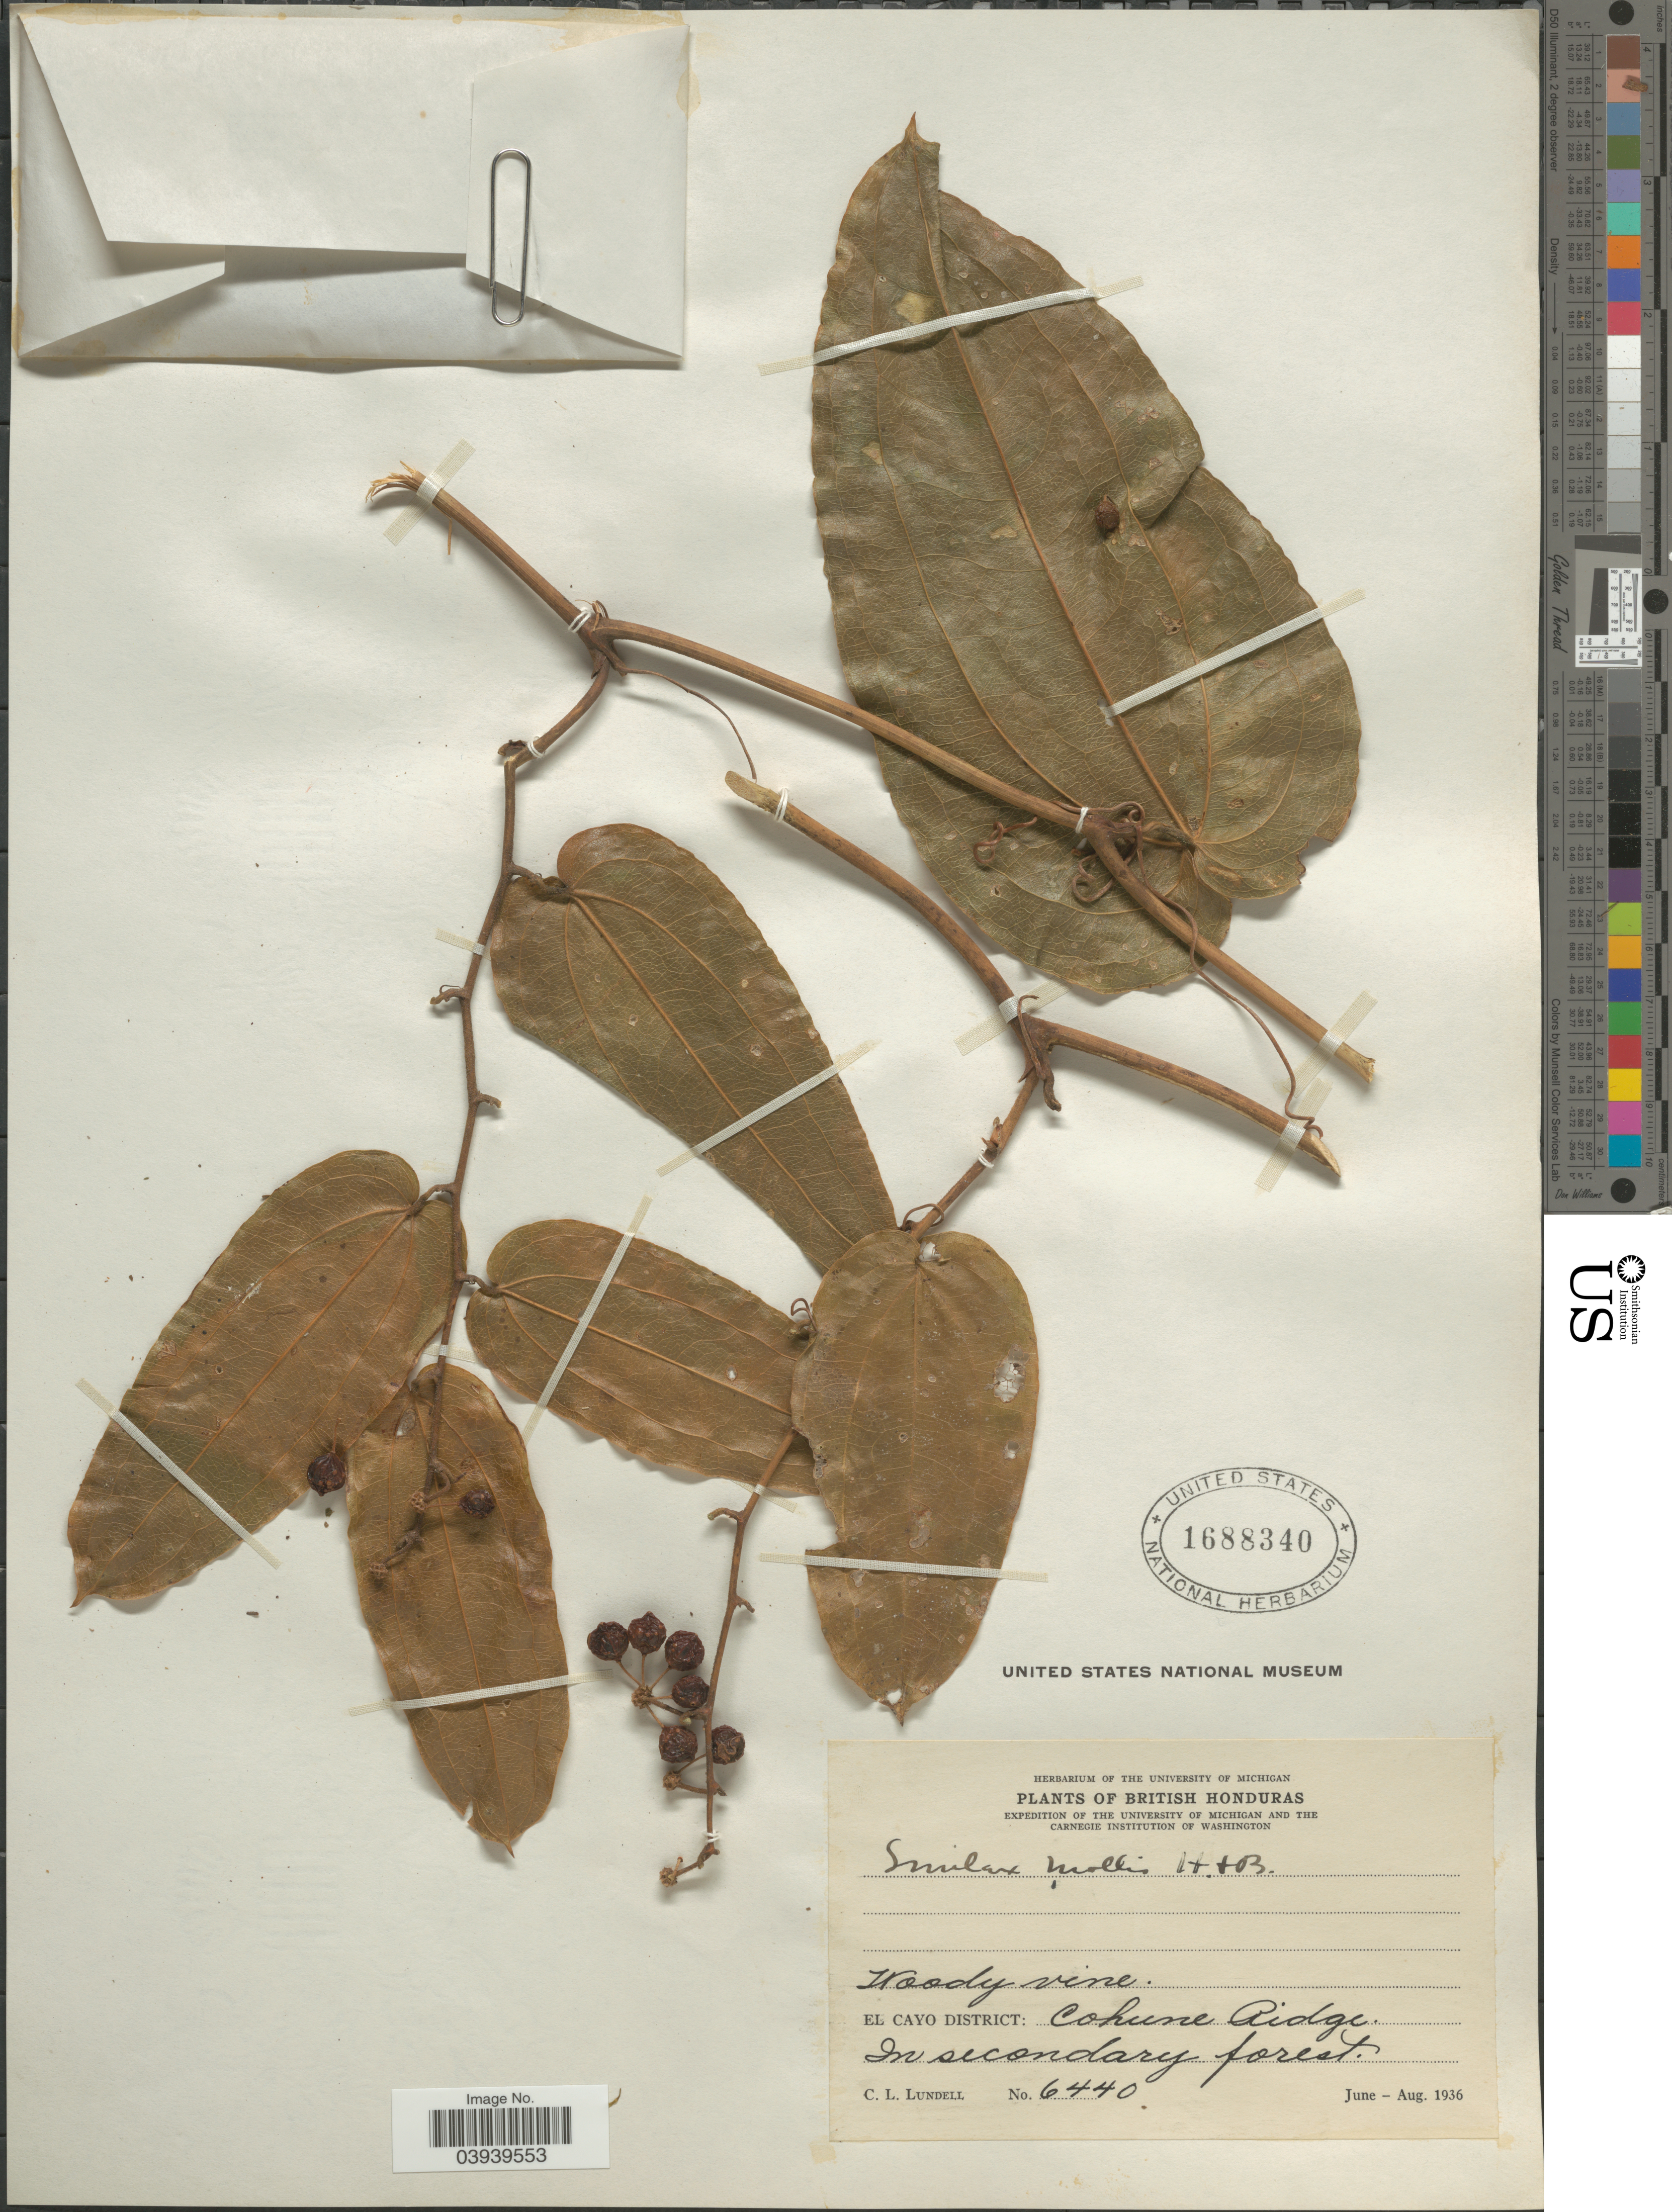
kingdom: Plantae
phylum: Tracheophyta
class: Liliopsida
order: Liliales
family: Smilacaceae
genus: Smilax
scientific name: Smilax mollis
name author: Humb. & Bonpl. ex Willd.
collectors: C. L. Lundell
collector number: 6440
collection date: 1936-06/1936-08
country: Belize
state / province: Cayo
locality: British Honduras. El Cayo District: Cohune Ridge. In secondary forest.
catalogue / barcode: US 1688340